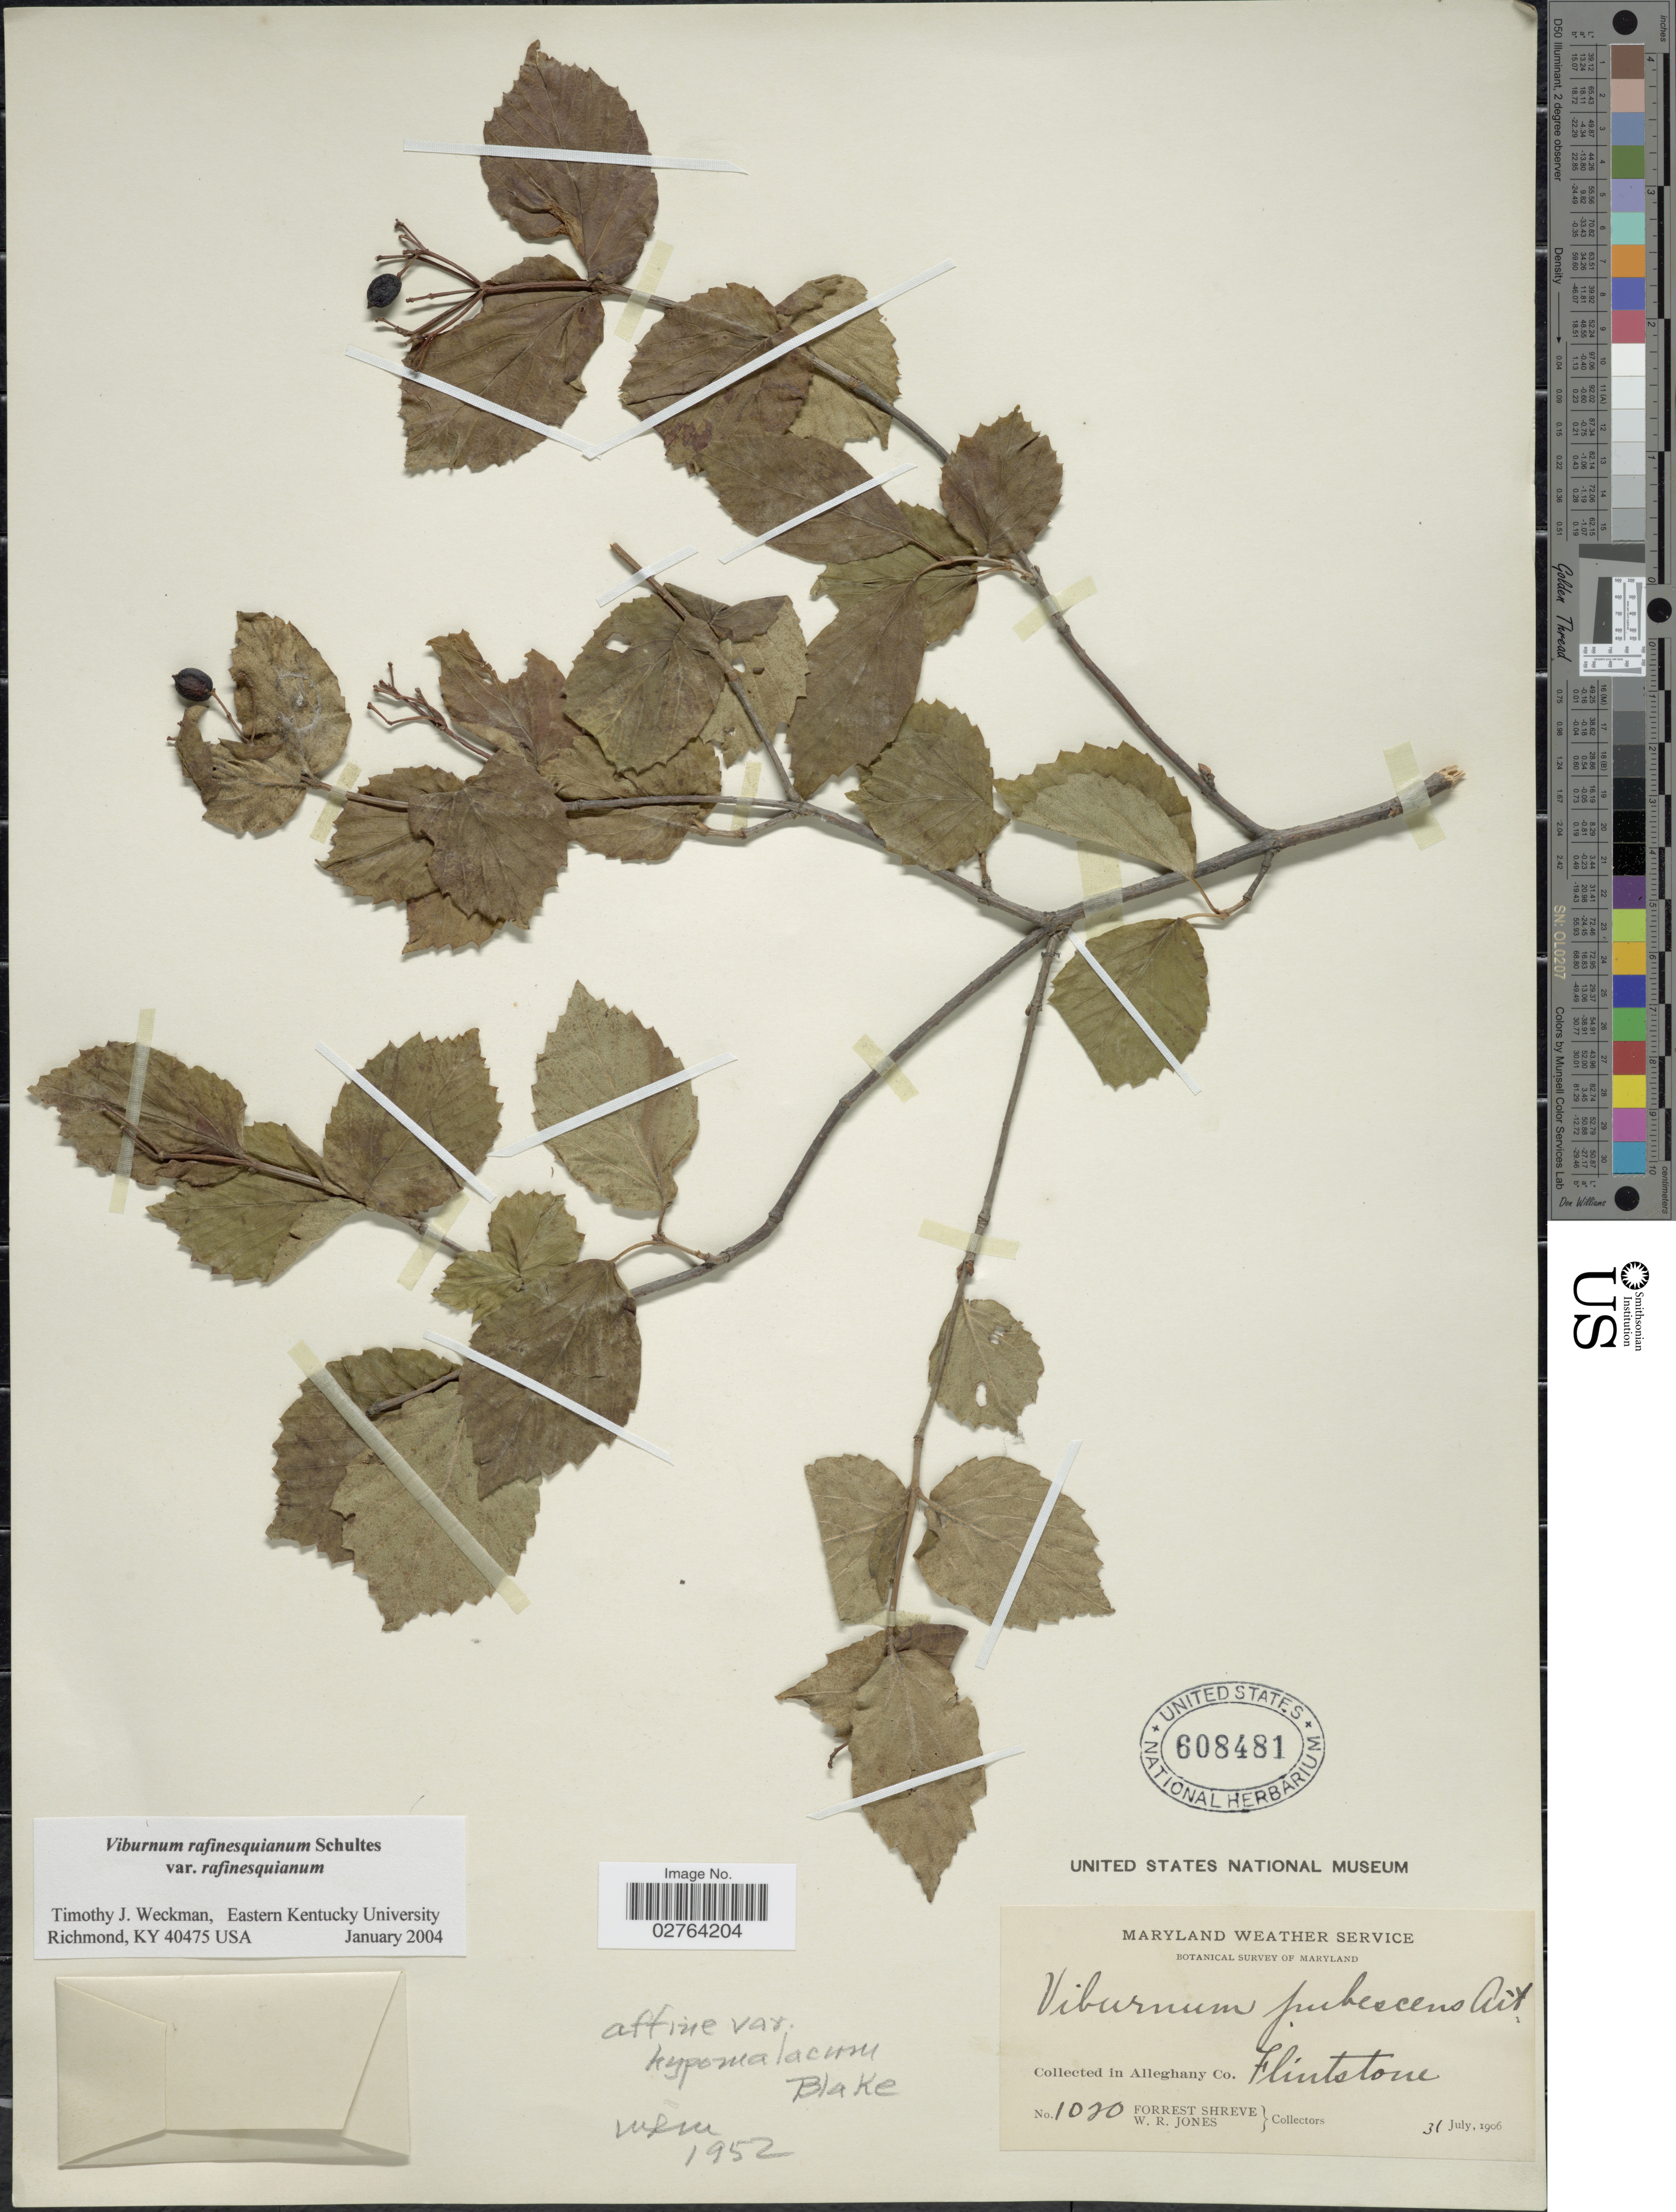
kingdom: Plantae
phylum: Tracheophyta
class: Magnoliopsida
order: Dipsacales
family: Viburnaceae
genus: Viburnum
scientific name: Viburnum rafinesqueanum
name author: Schult.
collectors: F. Shreve & W. R. Jones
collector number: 1020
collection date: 1906-07-31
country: United States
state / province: Maryland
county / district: Allegany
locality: Alleghany Co. Flintstone.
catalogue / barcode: US 608481